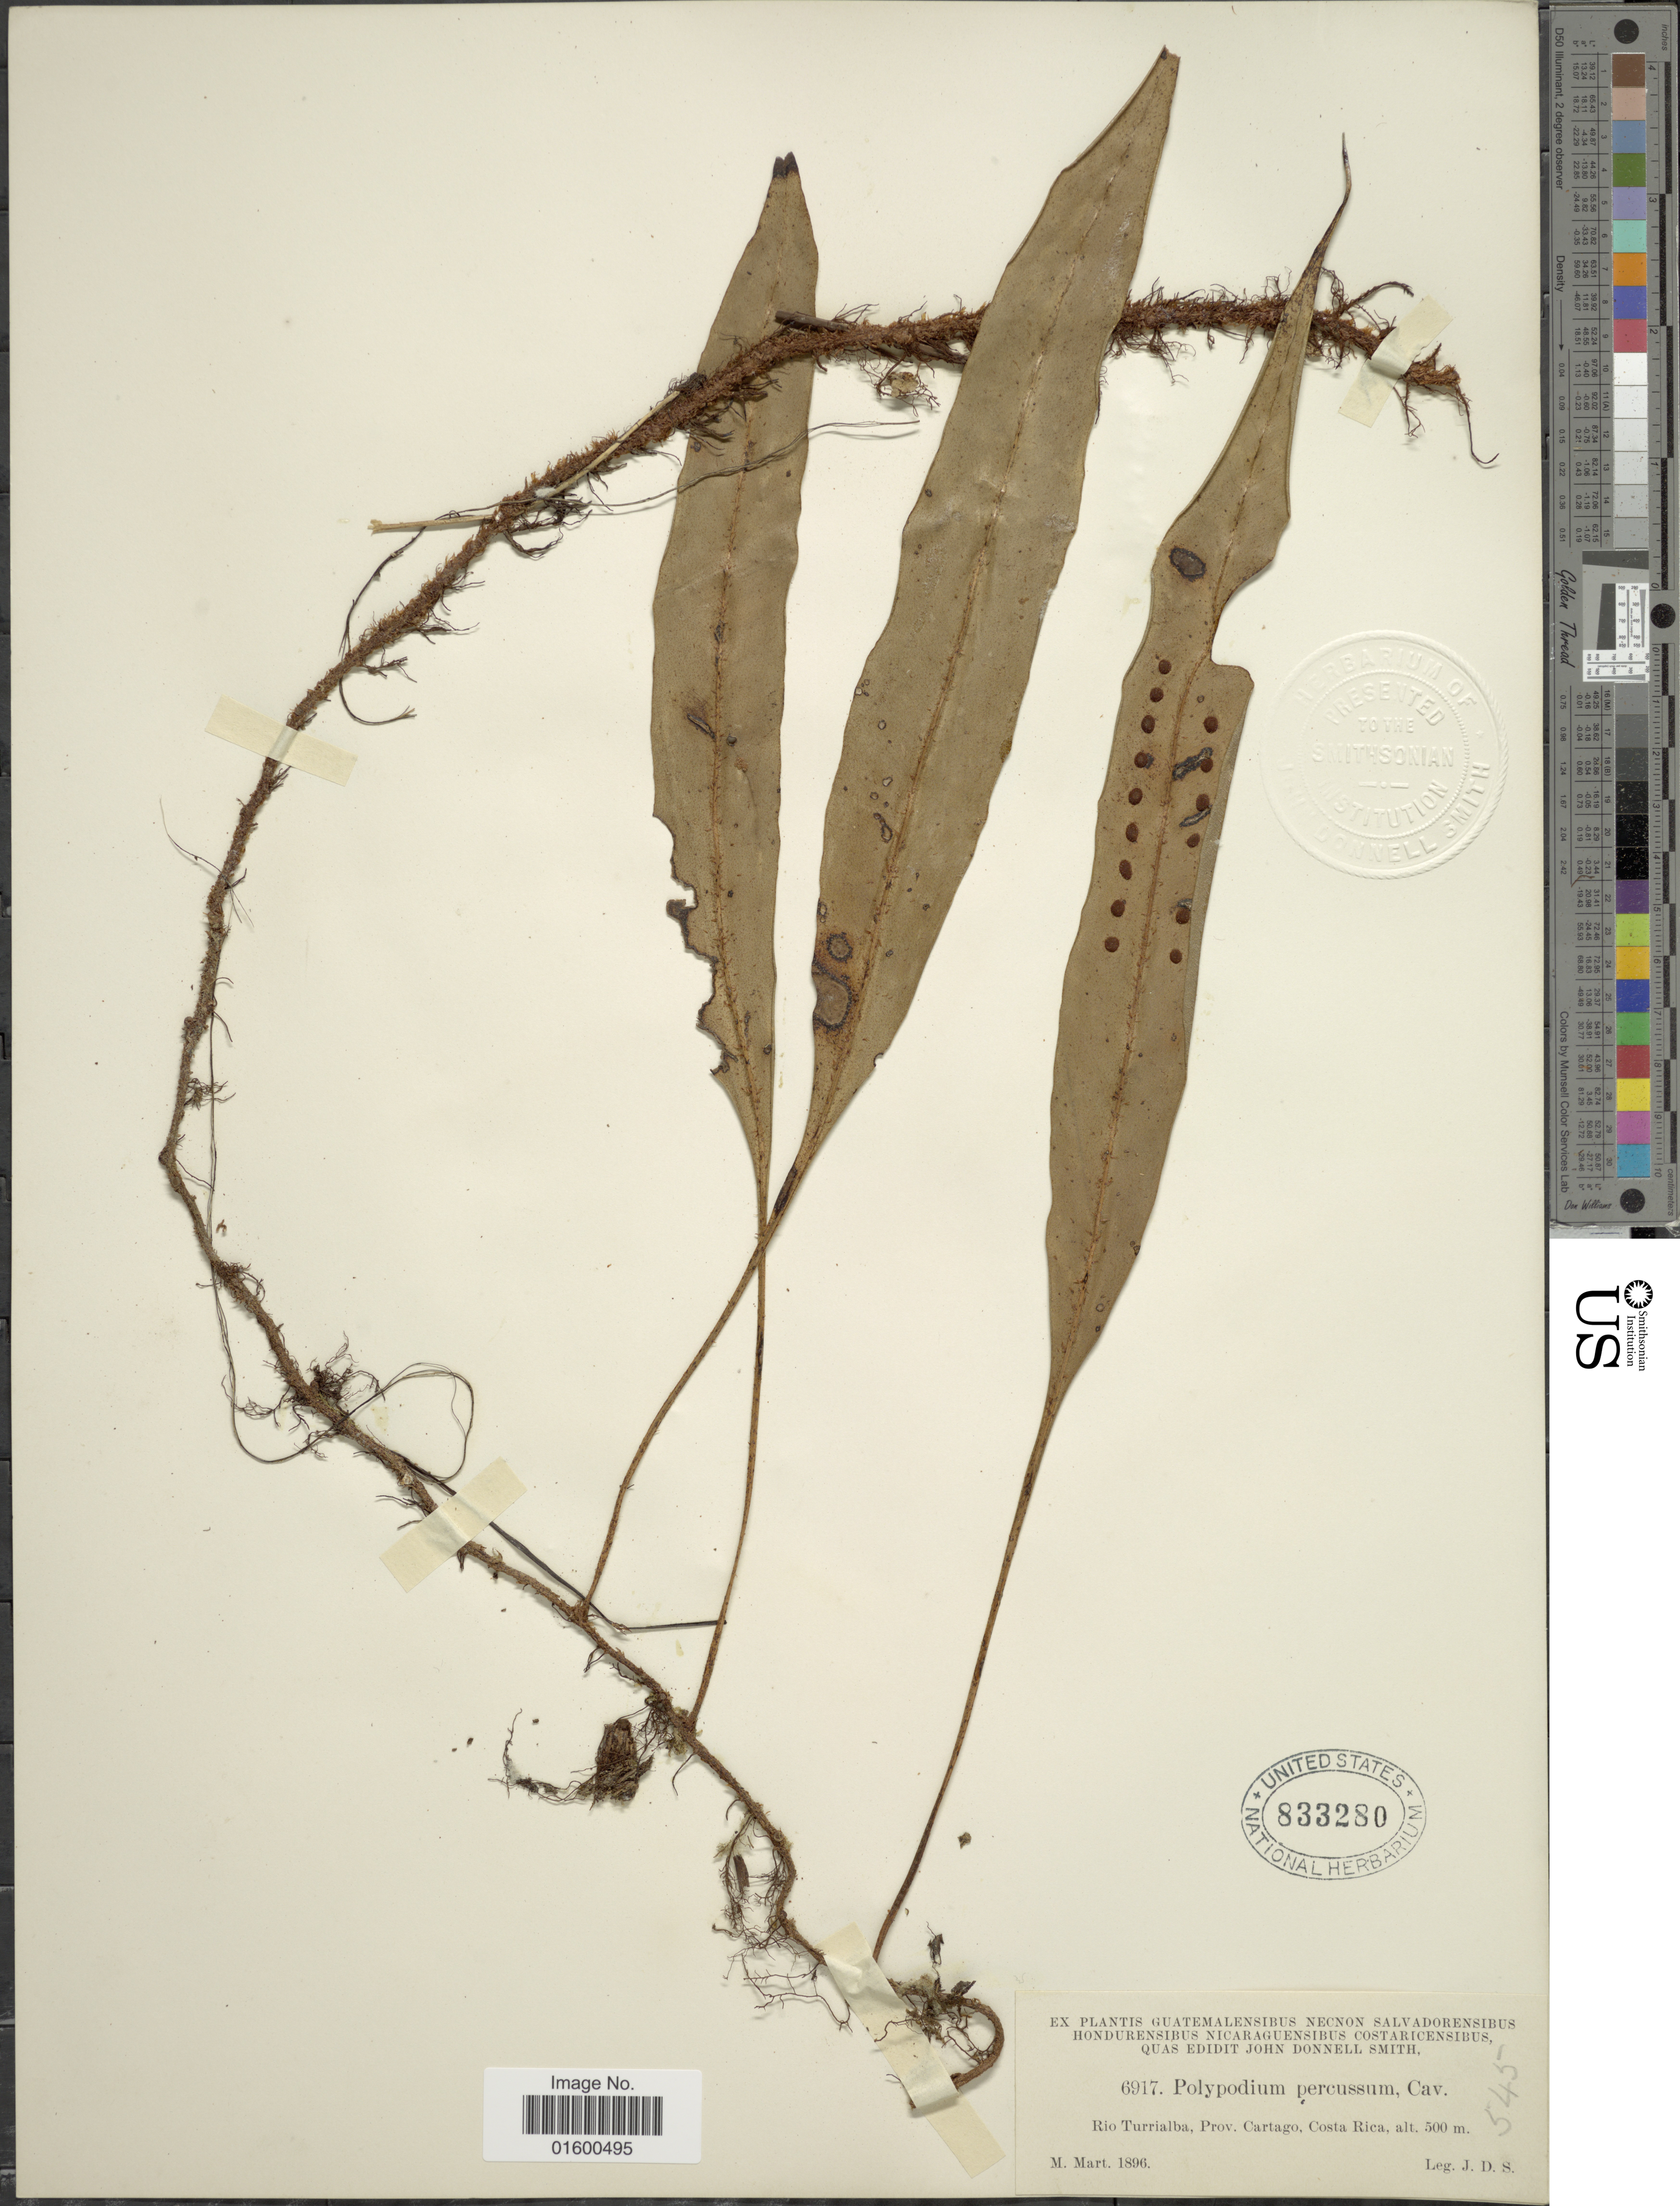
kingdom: Plantae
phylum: Tracheophyta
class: Polypodiopsida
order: Polypodiales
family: Polypodiaceae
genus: Microgramma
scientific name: Microgramma percussa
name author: (Cav.) de la Sota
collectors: J. Donnell Smith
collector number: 6917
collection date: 1896-03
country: Costa Rica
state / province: Cartago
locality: Rio Turrialb, Prov. Cartago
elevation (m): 500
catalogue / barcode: US 833280